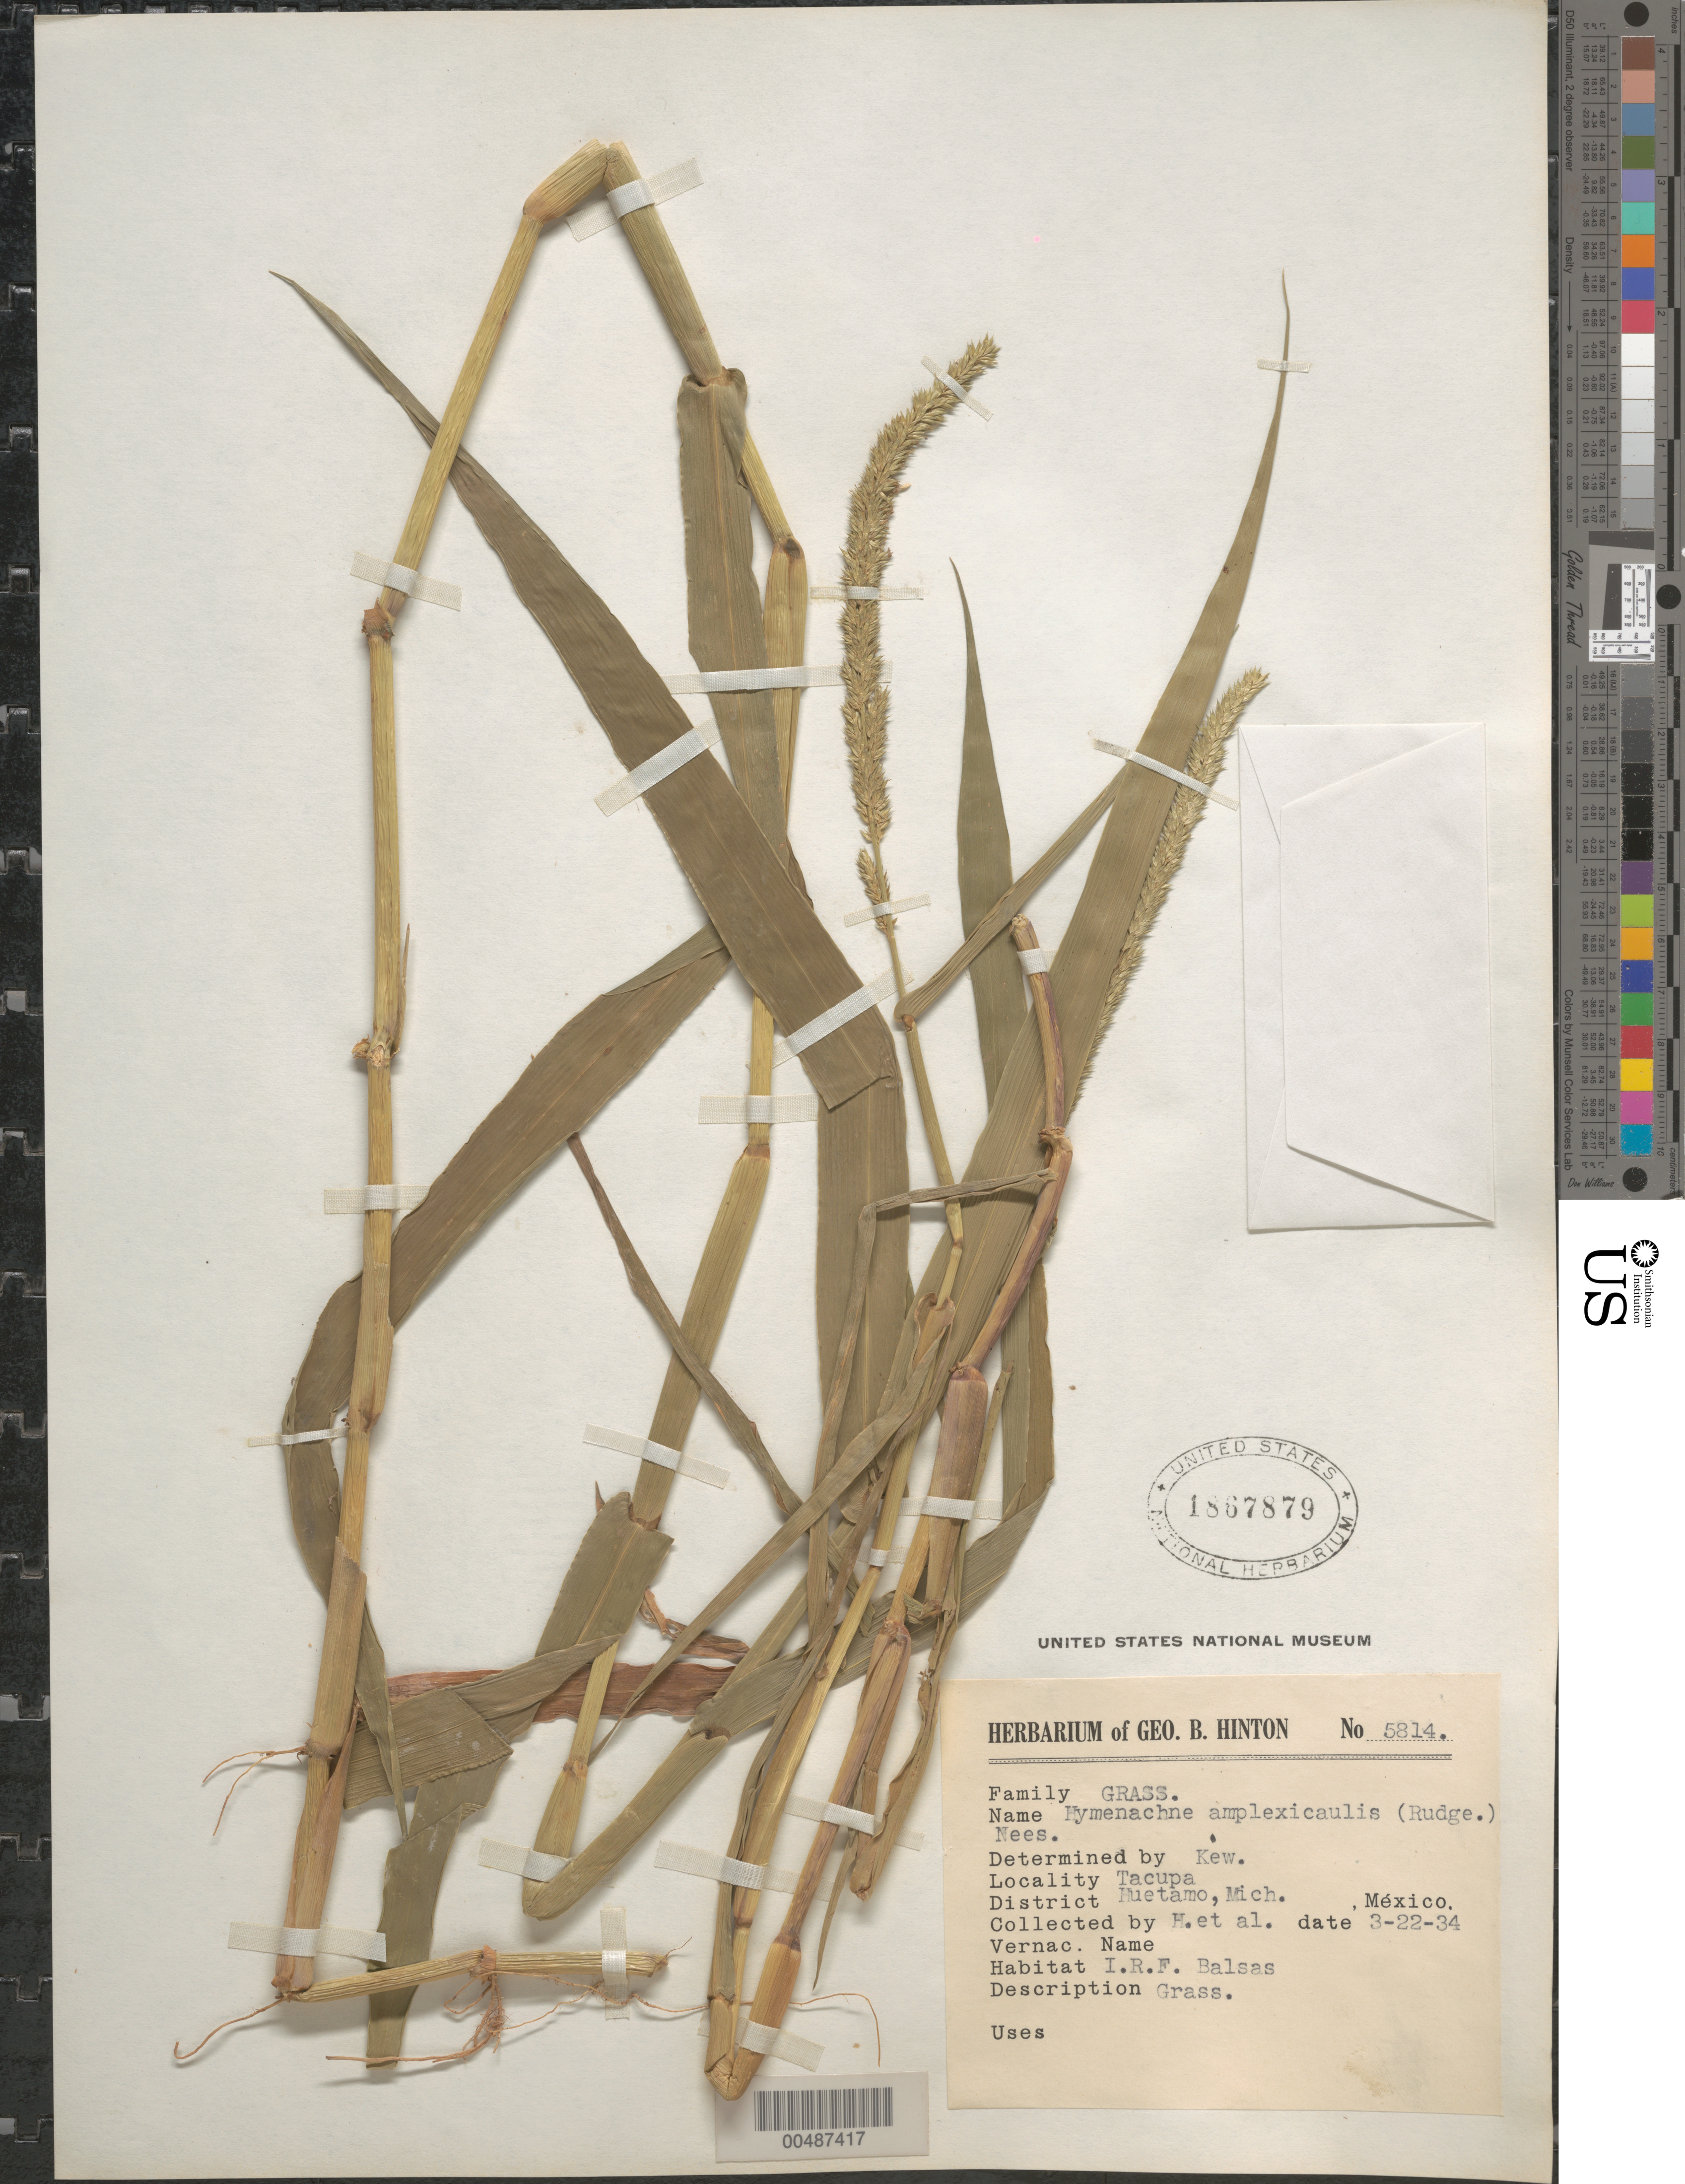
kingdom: Plantae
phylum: Tracheophyta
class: Liliopsida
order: Poales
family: Poaceae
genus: Hymenachne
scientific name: Hymenachne amplexicaulis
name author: (Rudge) Nees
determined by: Kew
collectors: G. B. Hinton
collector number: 5814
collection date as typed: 22 Mar 1934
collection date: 1934-03-22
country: Mexico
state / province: Michoacán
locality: Tacupa, Huetamo Dist.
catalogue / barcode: US 1867879